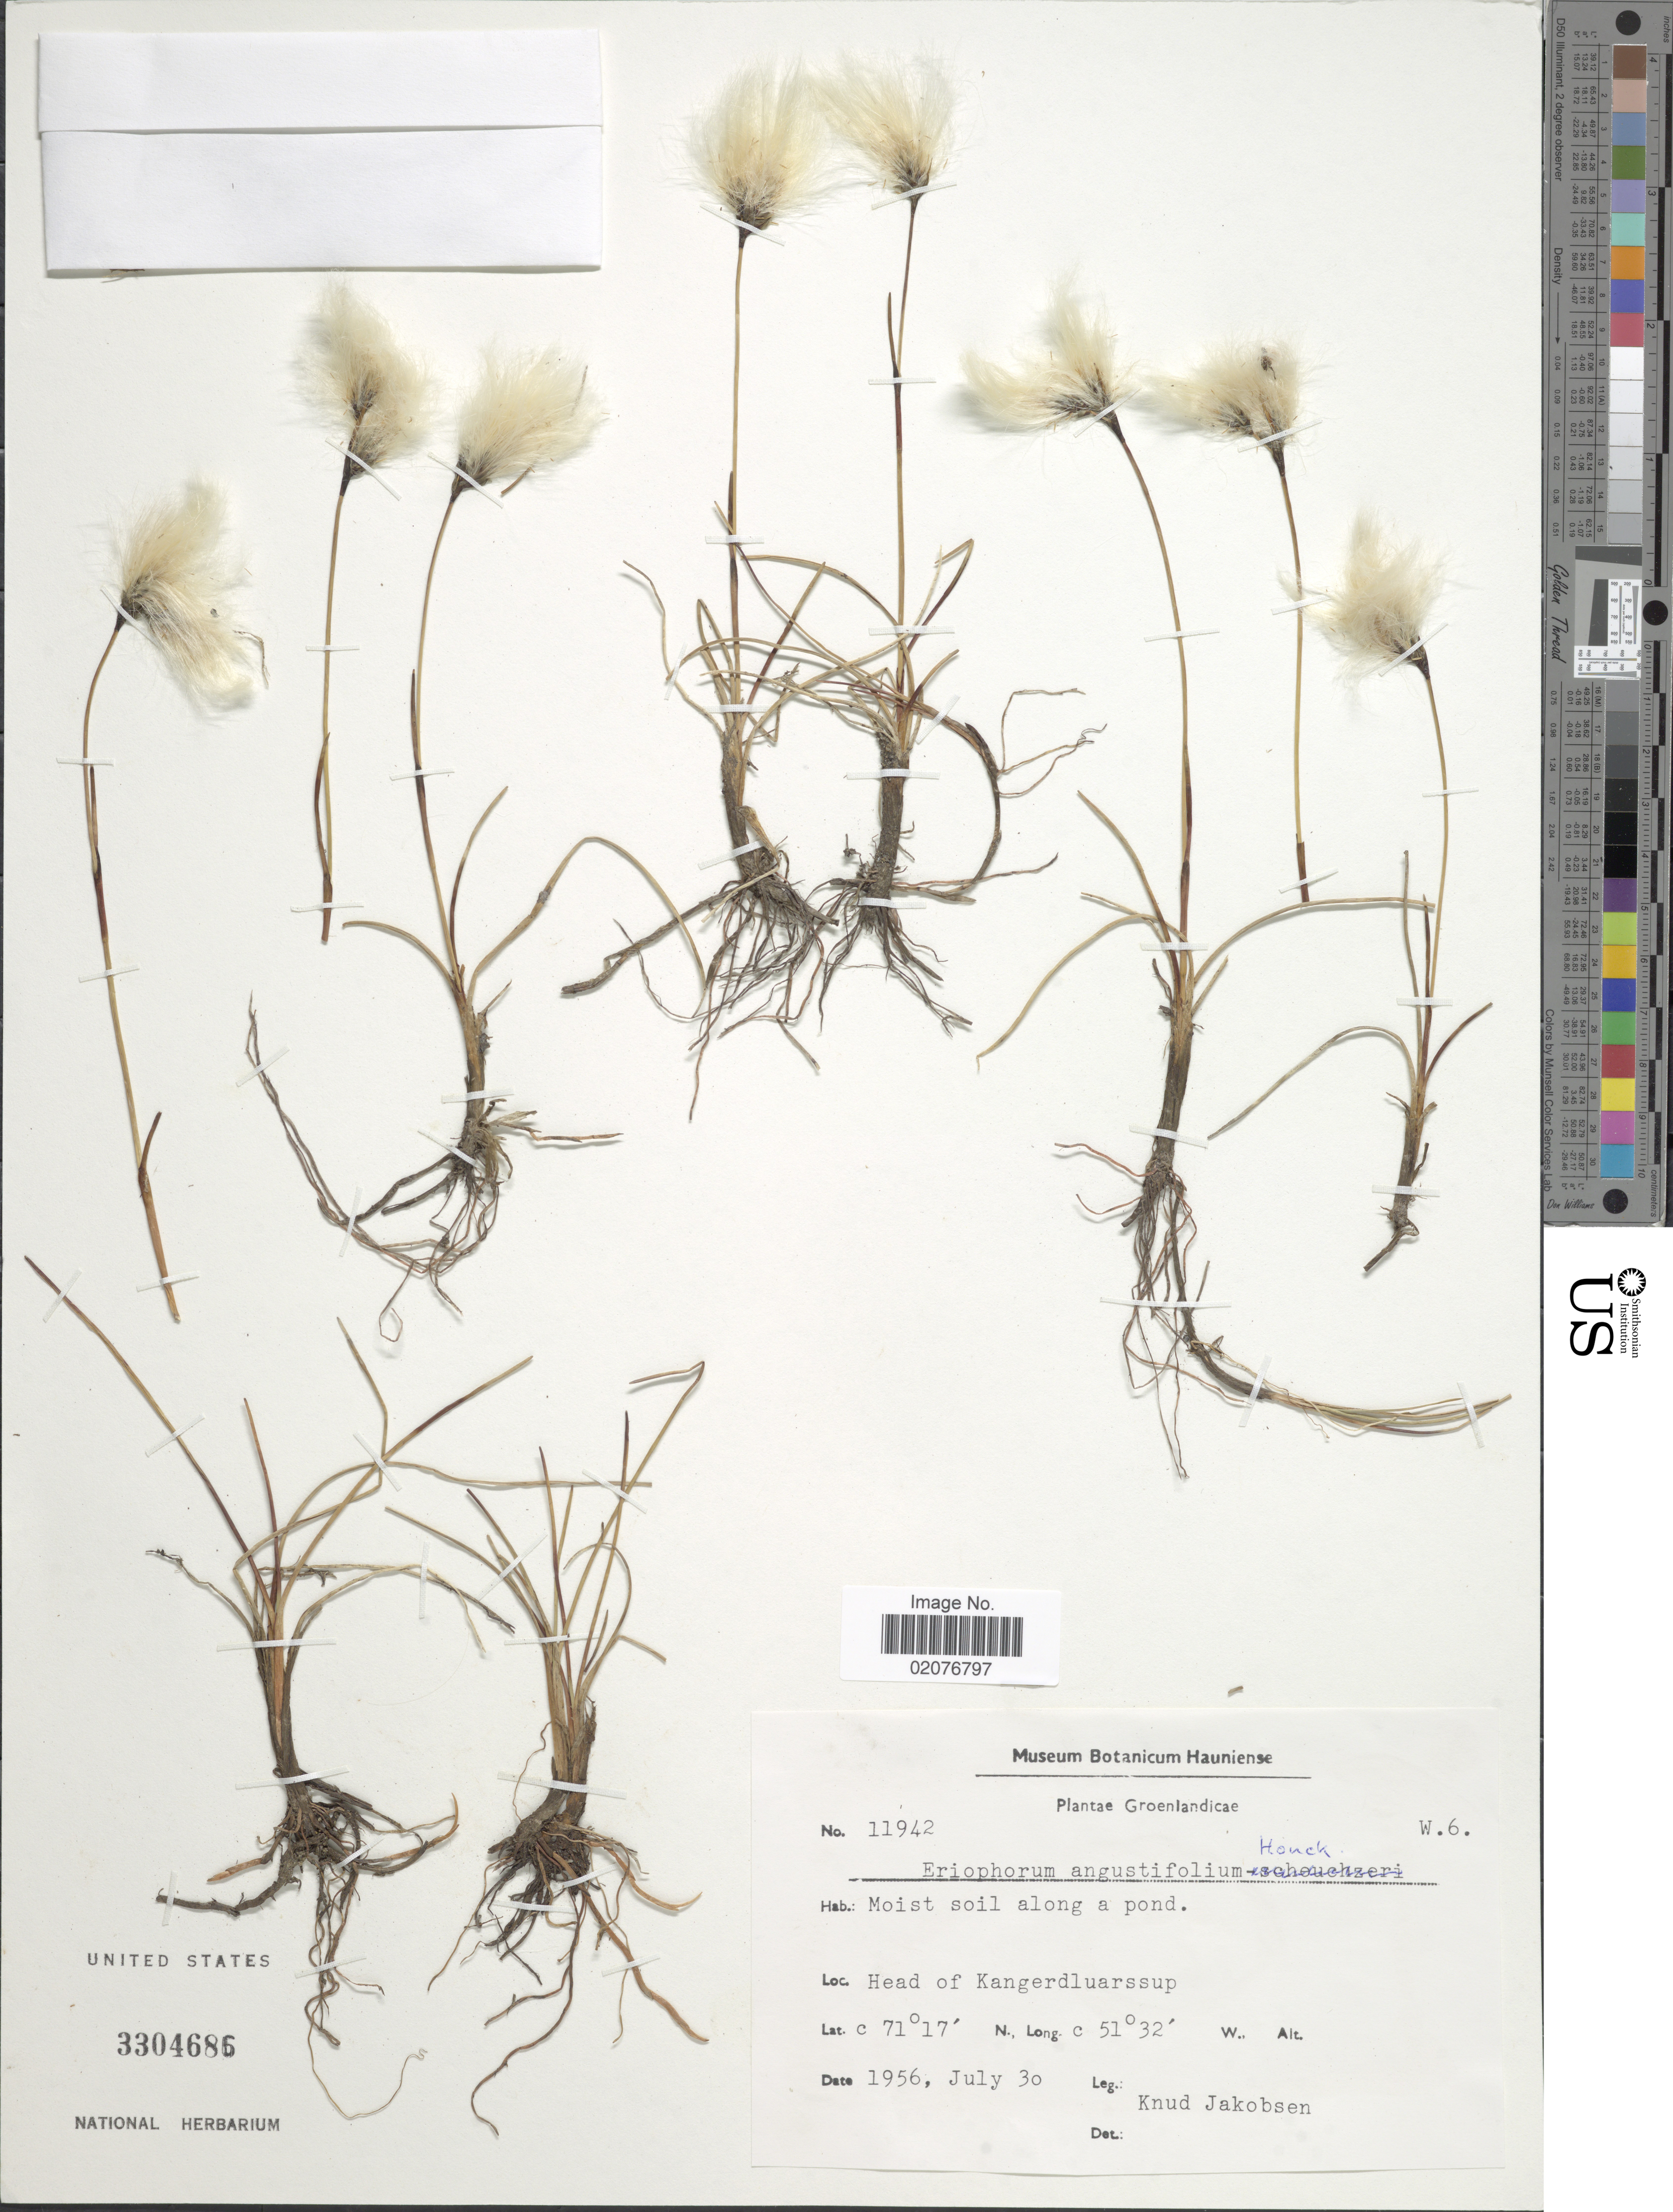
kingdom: Plantae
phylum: Tracheophyta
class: Liliopsida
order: Poales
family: Cyperaceae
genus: Eriophorum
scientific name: Eriophorum angustifolium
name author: Honck.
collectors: K. Jakobsen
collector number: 11942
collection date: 1956-07-30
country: Greenland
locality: Moist soil along a pond Head of Kangerdluarssup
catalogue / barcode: US 3304685